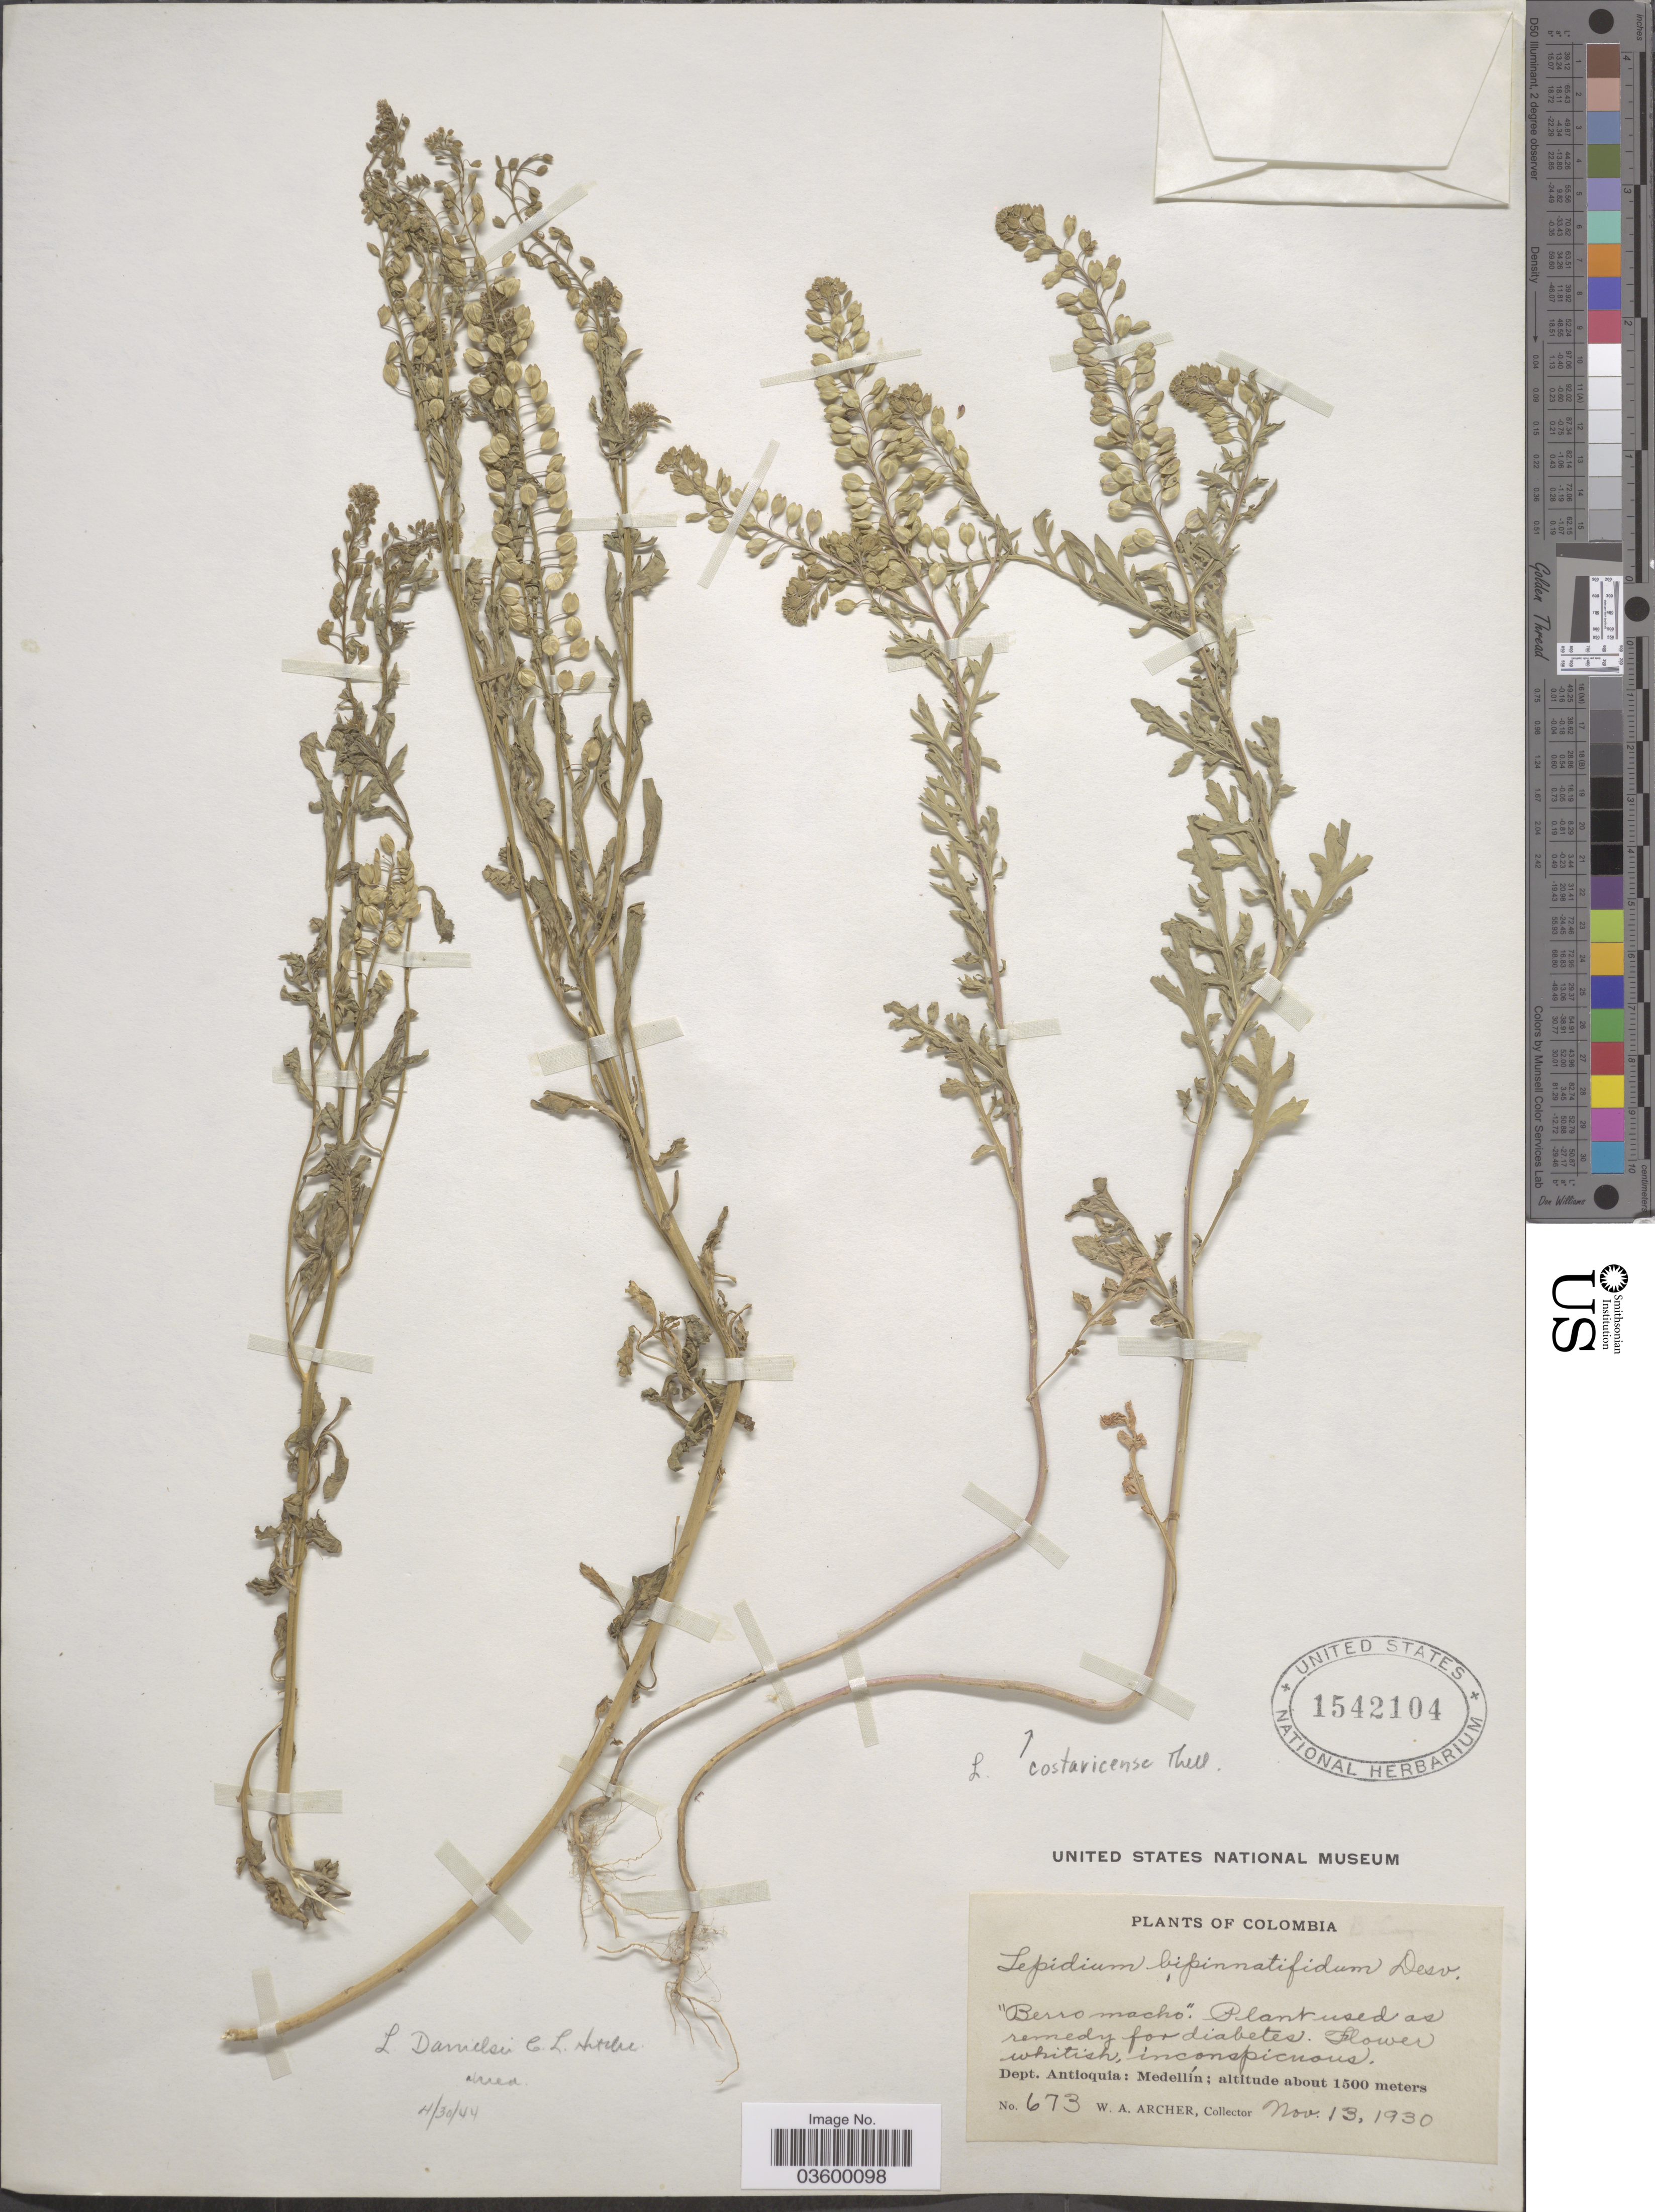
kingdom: Plantae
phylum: Tracheophyta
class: Magnoliopsida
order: Brassicales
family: Brassicaceae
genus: Lepidium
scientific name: Lepidium danielsii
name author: C.L. Hitchc.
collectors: W. Archer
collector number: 673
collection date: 1930-11-13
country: Colombia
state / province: Antioquia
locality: Dept. Antioquia: Medellín.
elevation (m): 1500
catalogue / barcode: US 1542104